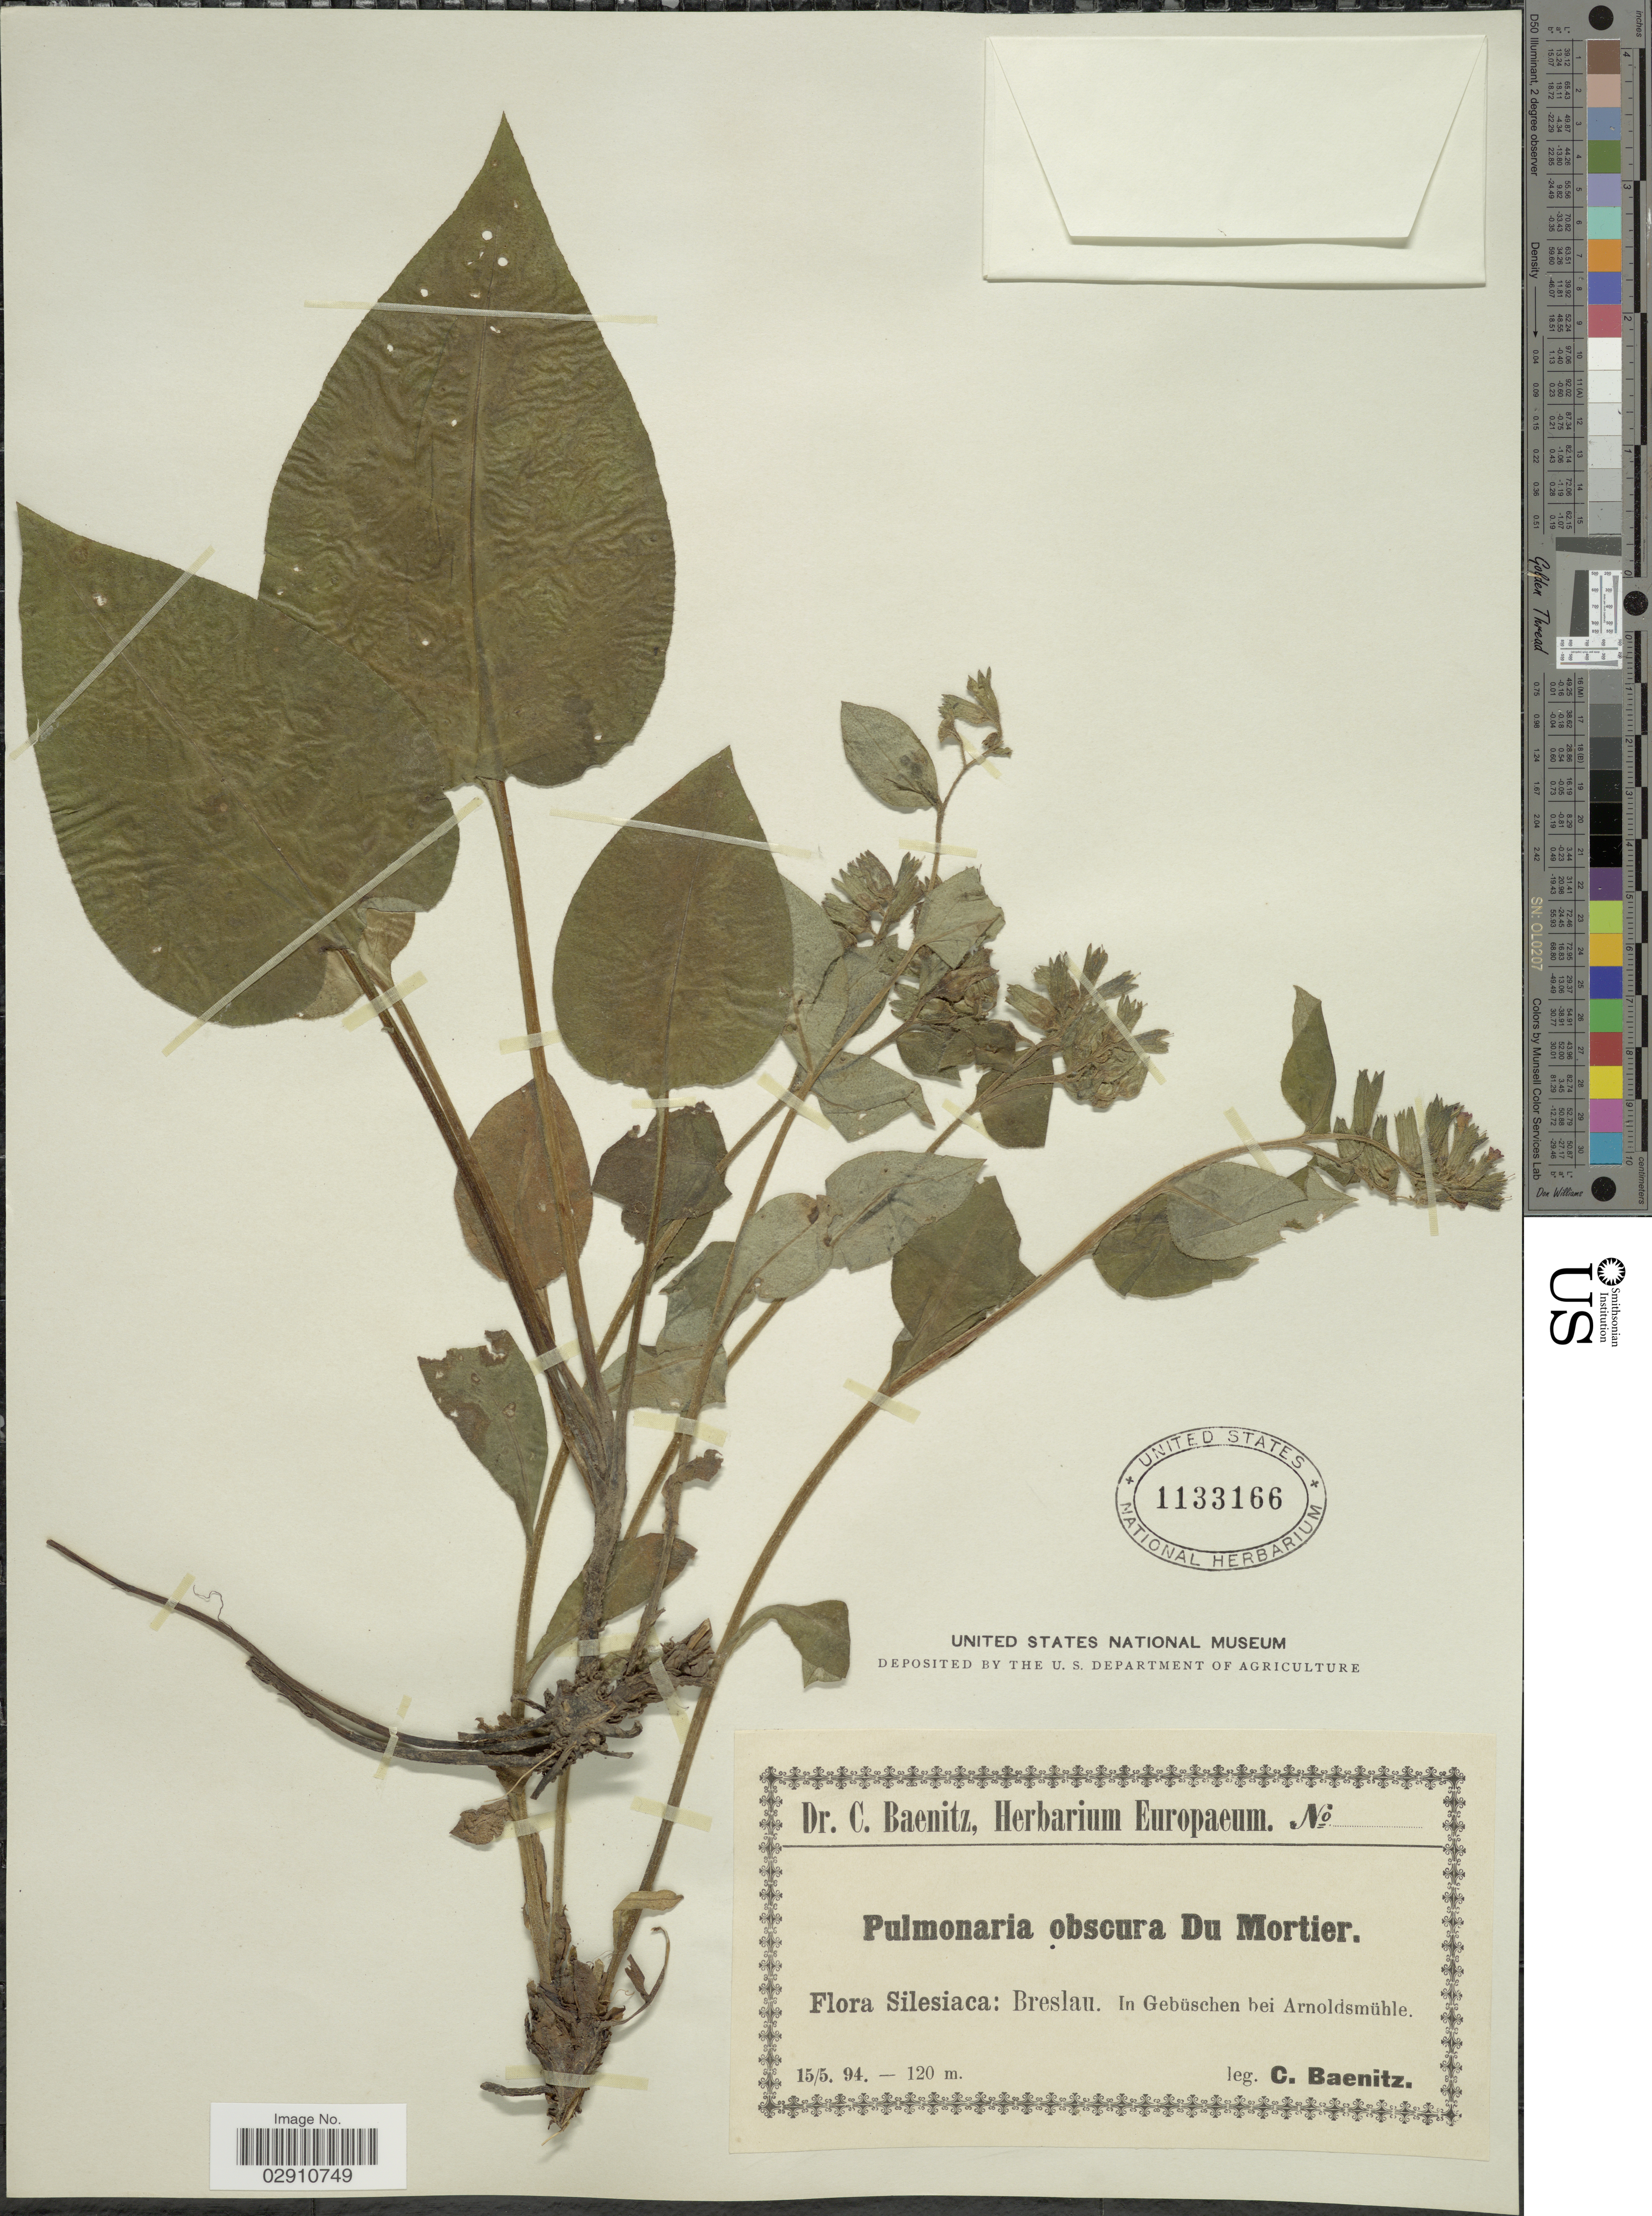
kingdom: Plantae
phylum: Tracheophyta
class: Magnoliopsida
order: Boraginales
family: Boraginaceae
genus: Pulmonaria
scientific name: Pulmonaria obscura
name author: Dumort.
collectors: C. G. Baenitz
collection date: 1894-05-15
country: Poland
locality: Silesiaca: Breslau. In Gebüschen bei Arnoldsmühle.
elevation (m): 120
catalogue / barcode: US 1133166